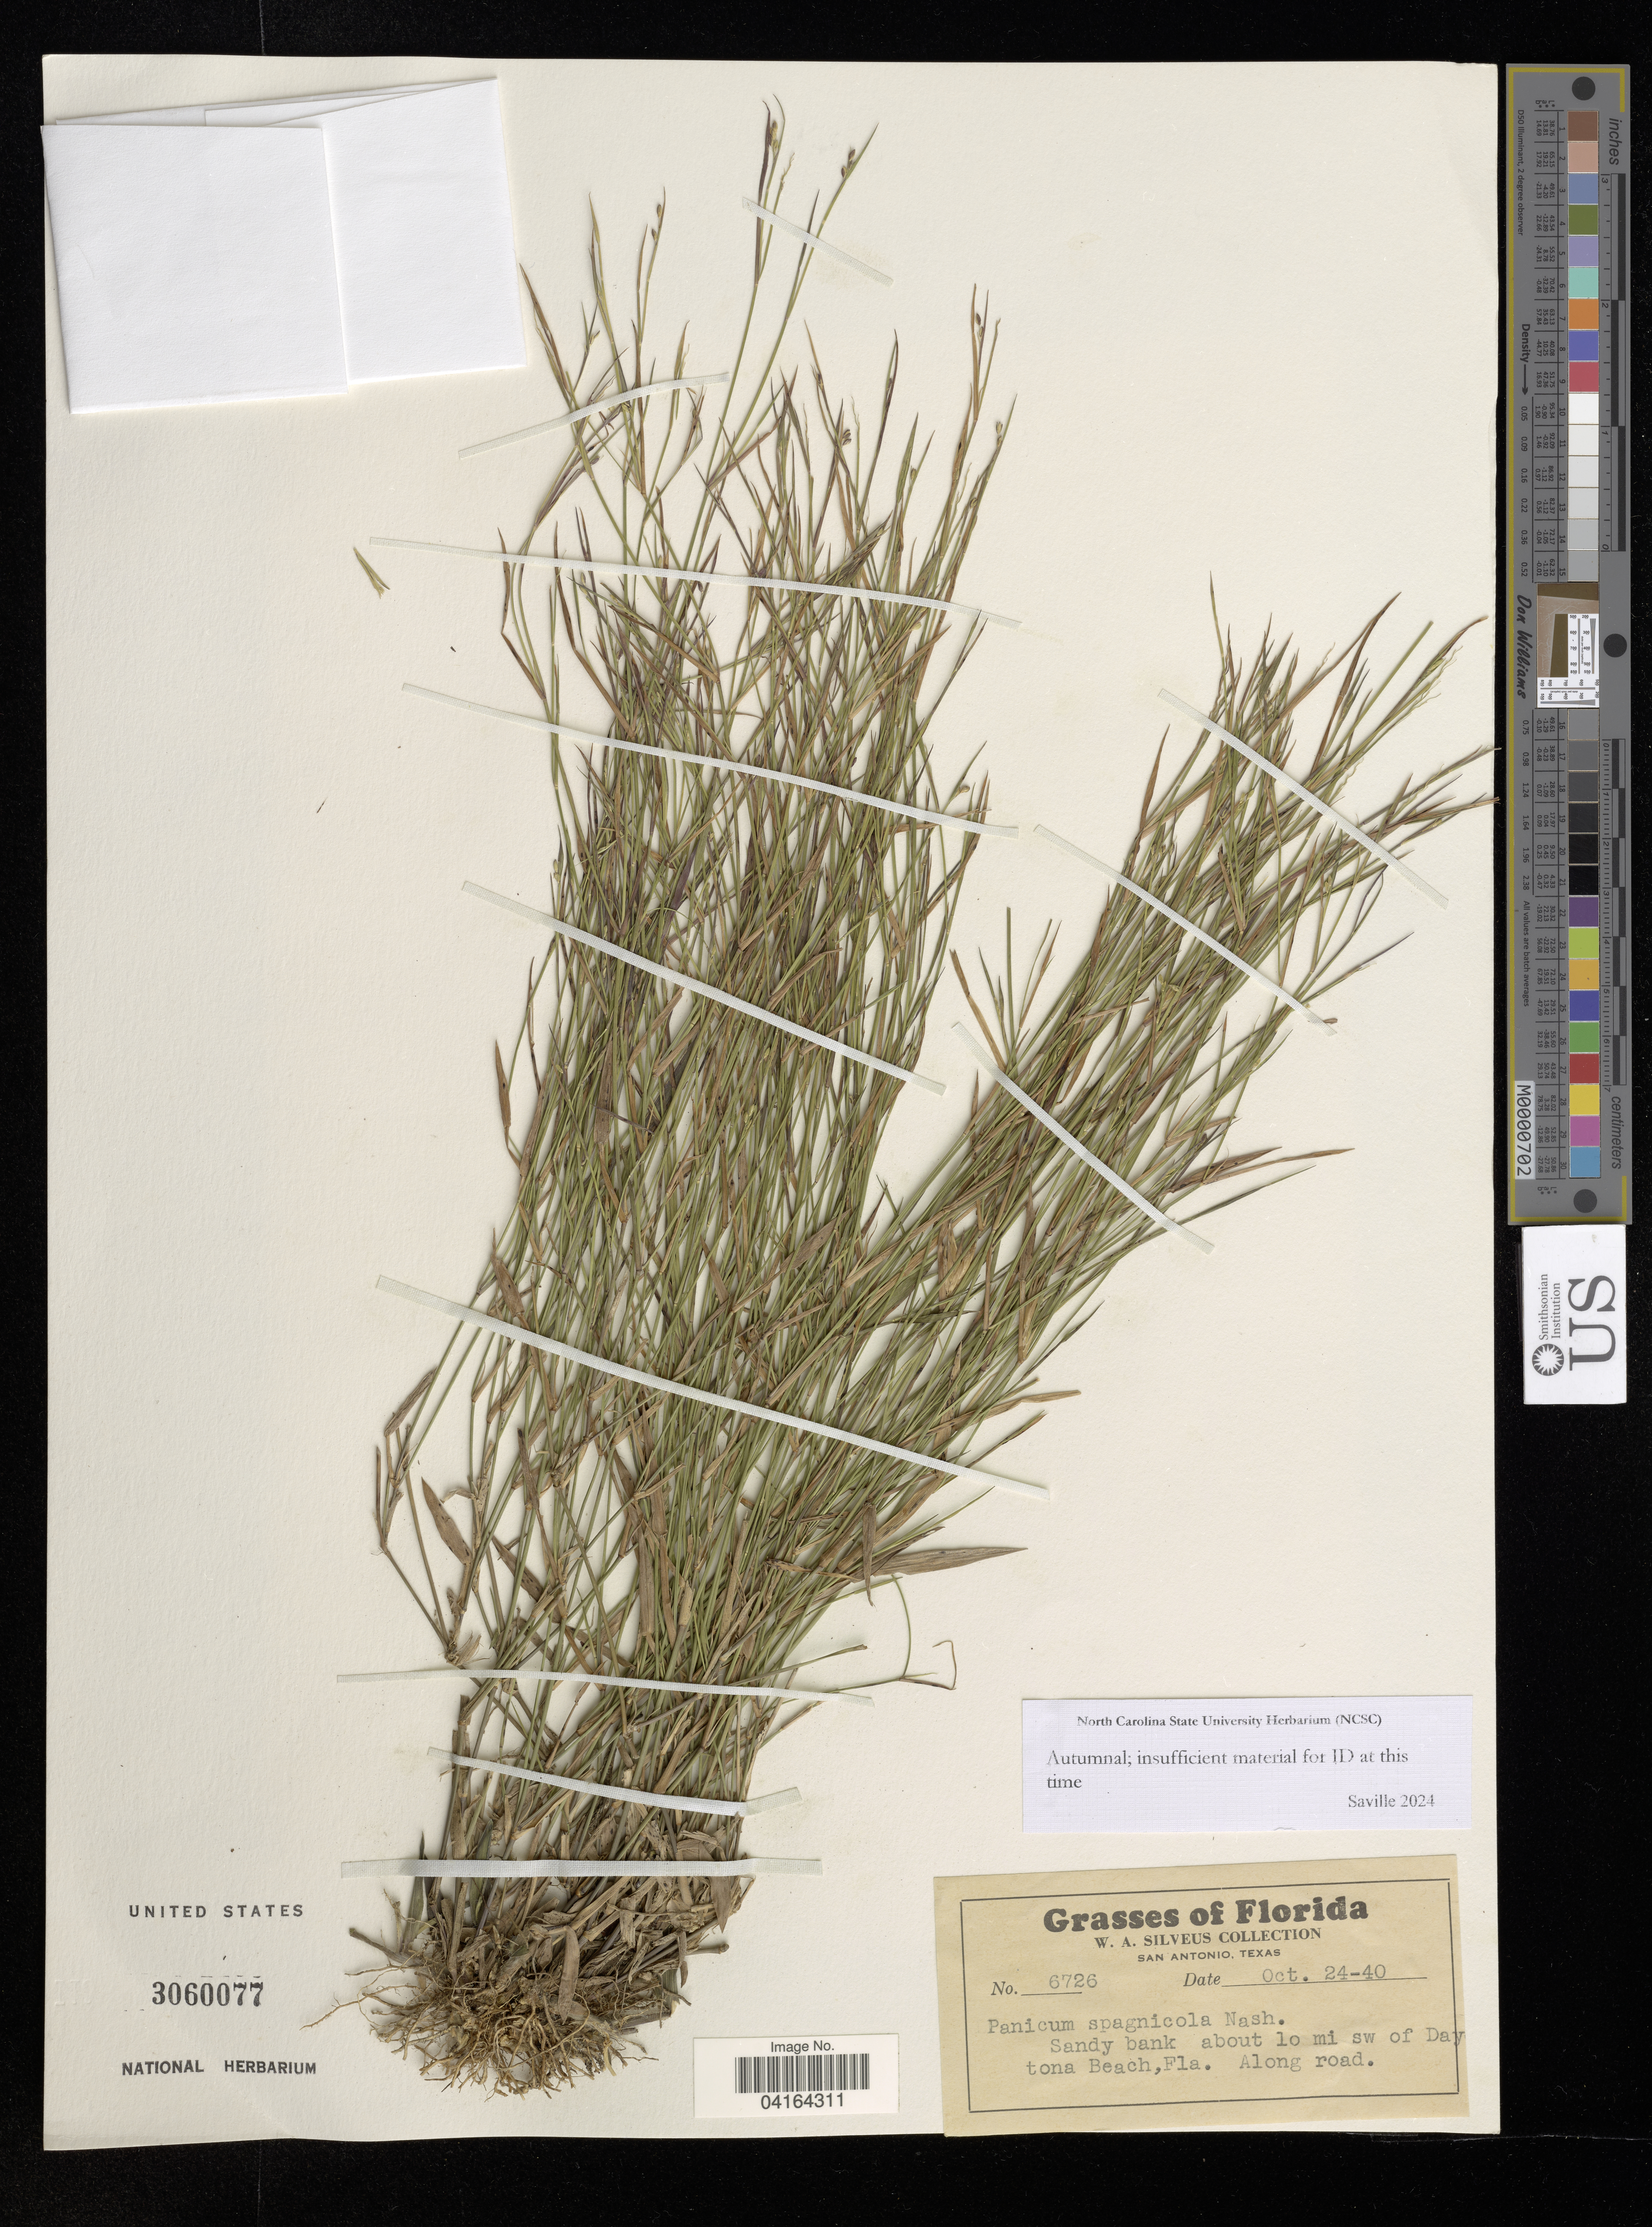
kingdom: Plantae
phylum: Tracheophyta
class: Liliopsida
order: Poales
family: Poaceae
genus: Panicum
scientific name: Panicum spagnicola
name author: Nash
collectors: W. Silveus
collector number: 6726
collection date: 1940-10-24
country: United States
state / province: Florida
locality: About 10 mi sw of Daytona Beach. Along road.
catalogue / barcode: US 3060077